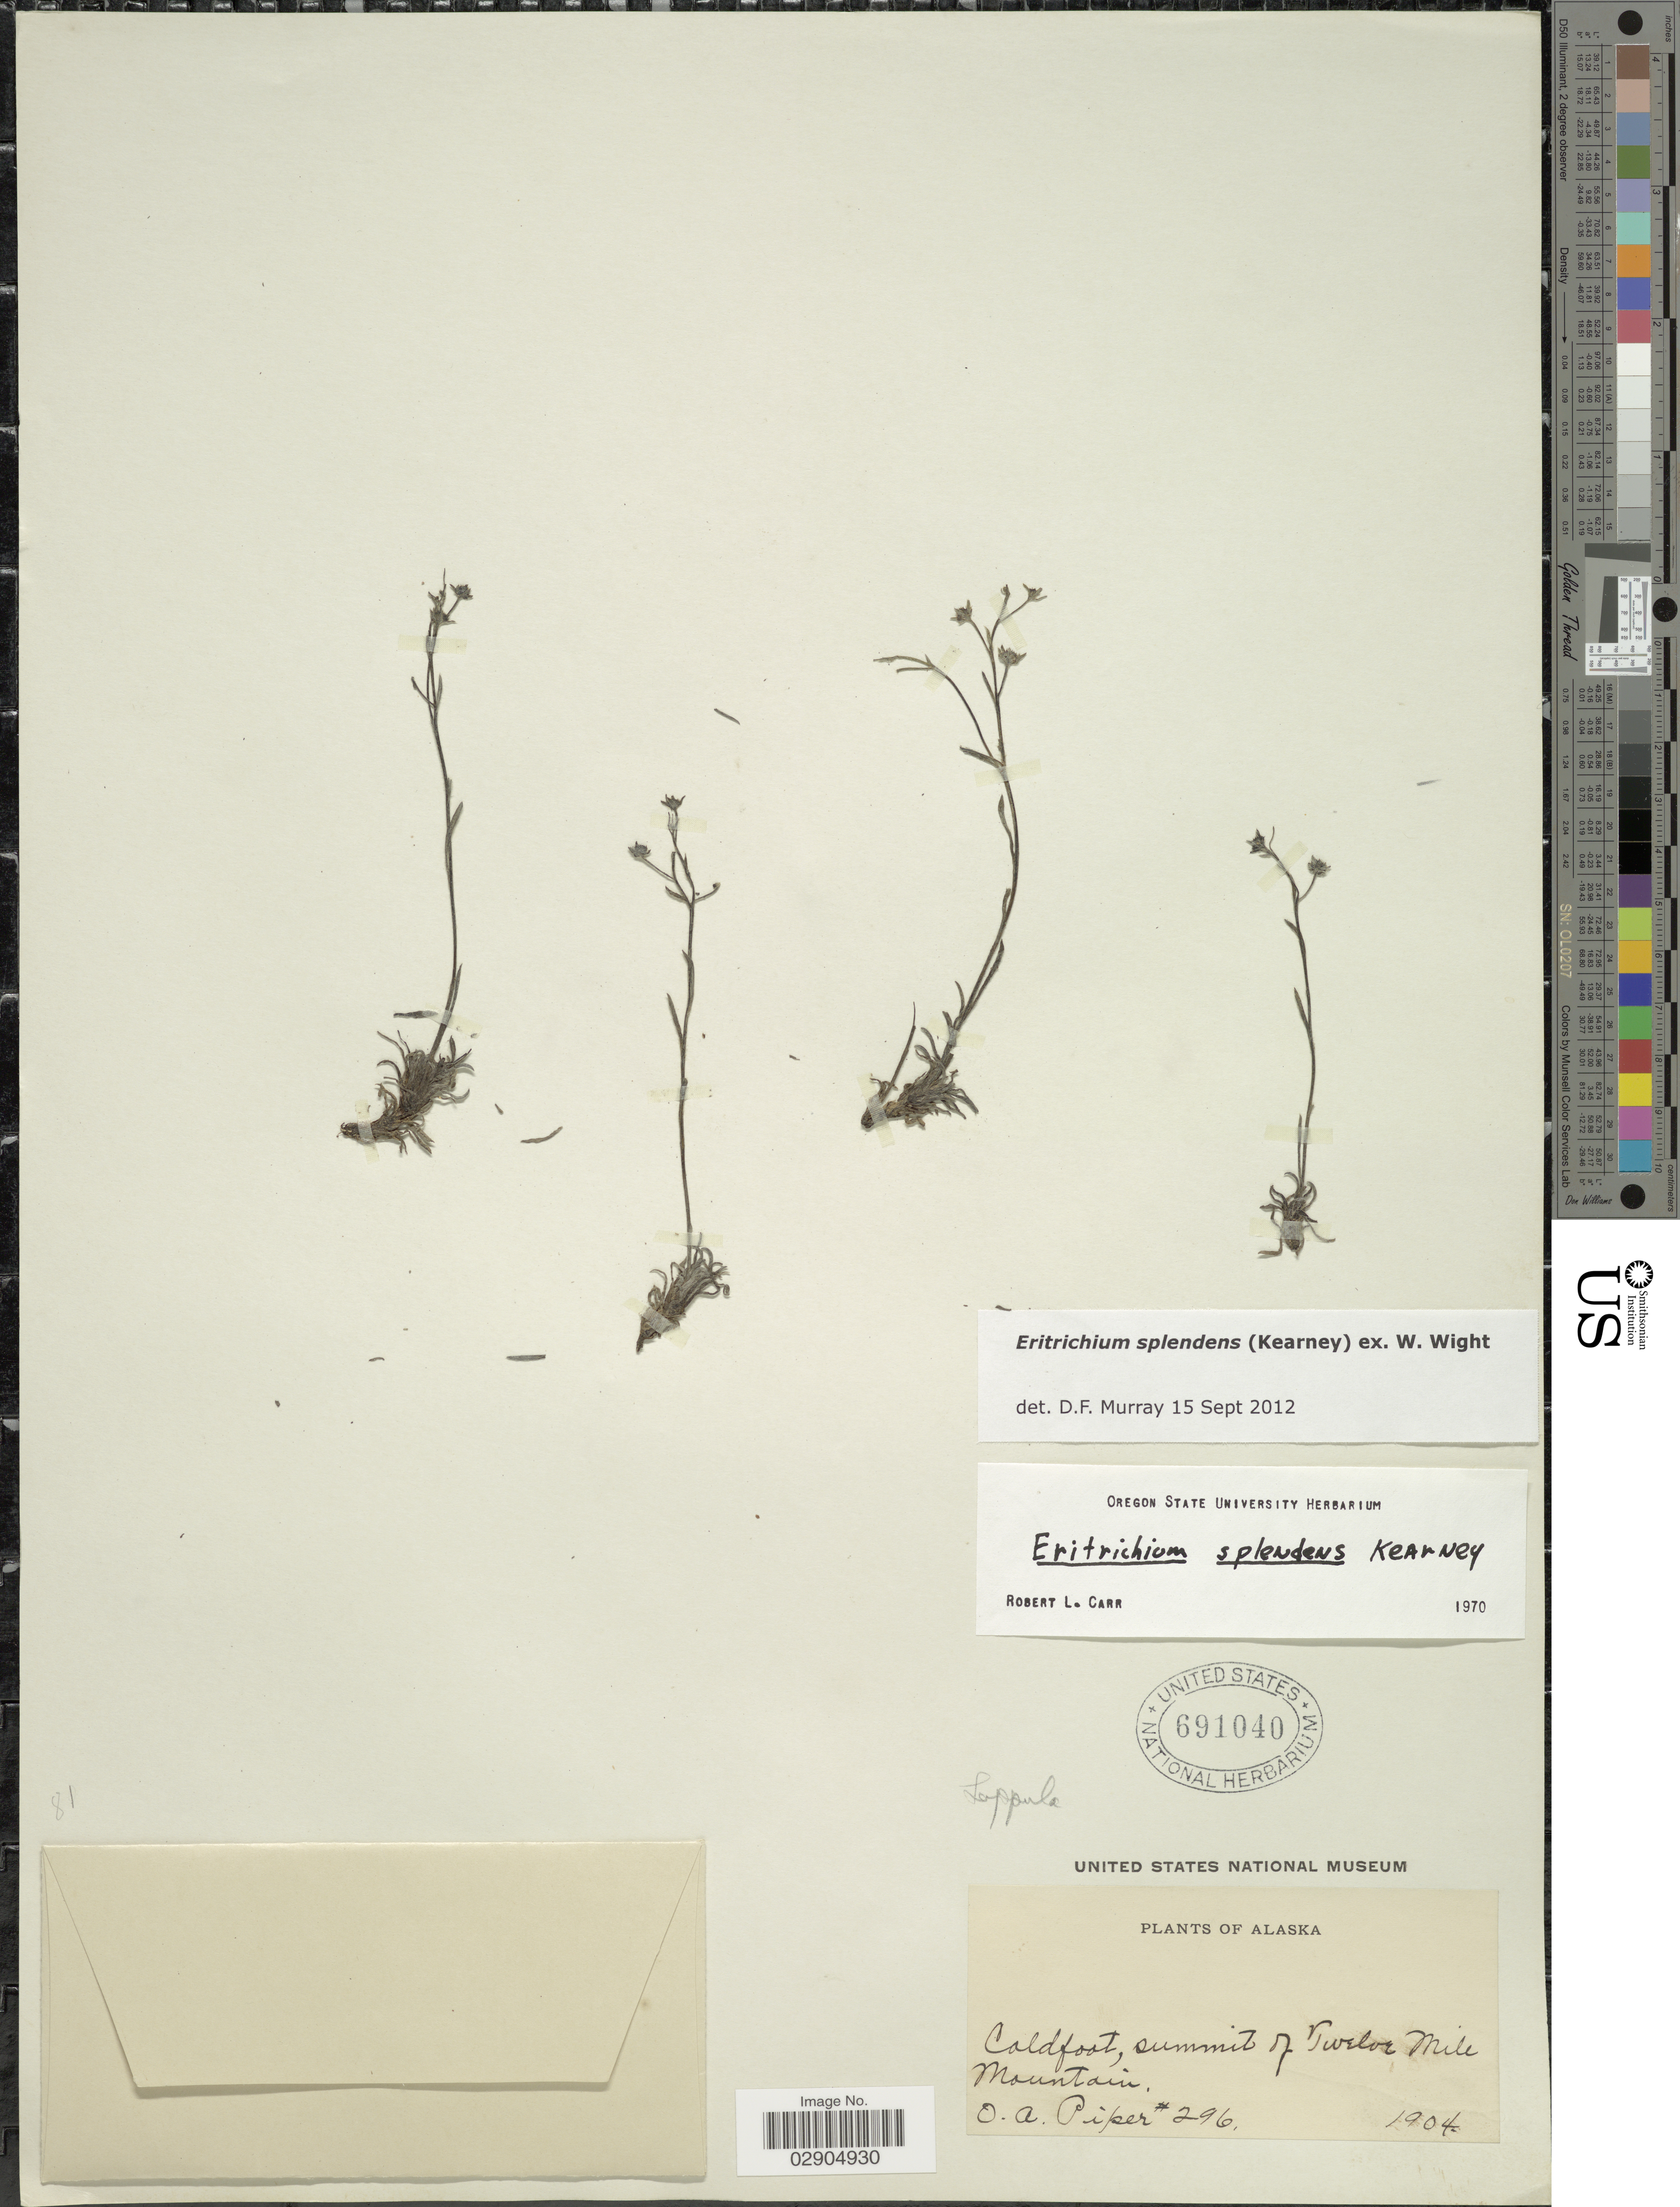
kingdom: Plantae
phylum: Tracheophyta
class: Magnoliopsida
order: Boraginales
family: Boraginaceae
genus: Eritrichium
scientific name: Eritrichium splendens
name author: Kearney ex W. Wight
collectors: O. Piper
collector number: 296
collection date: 1904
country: United States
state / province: Alaska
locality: Coldfoot, summit of Twelve Mile Mountain.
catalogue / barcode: US 691040